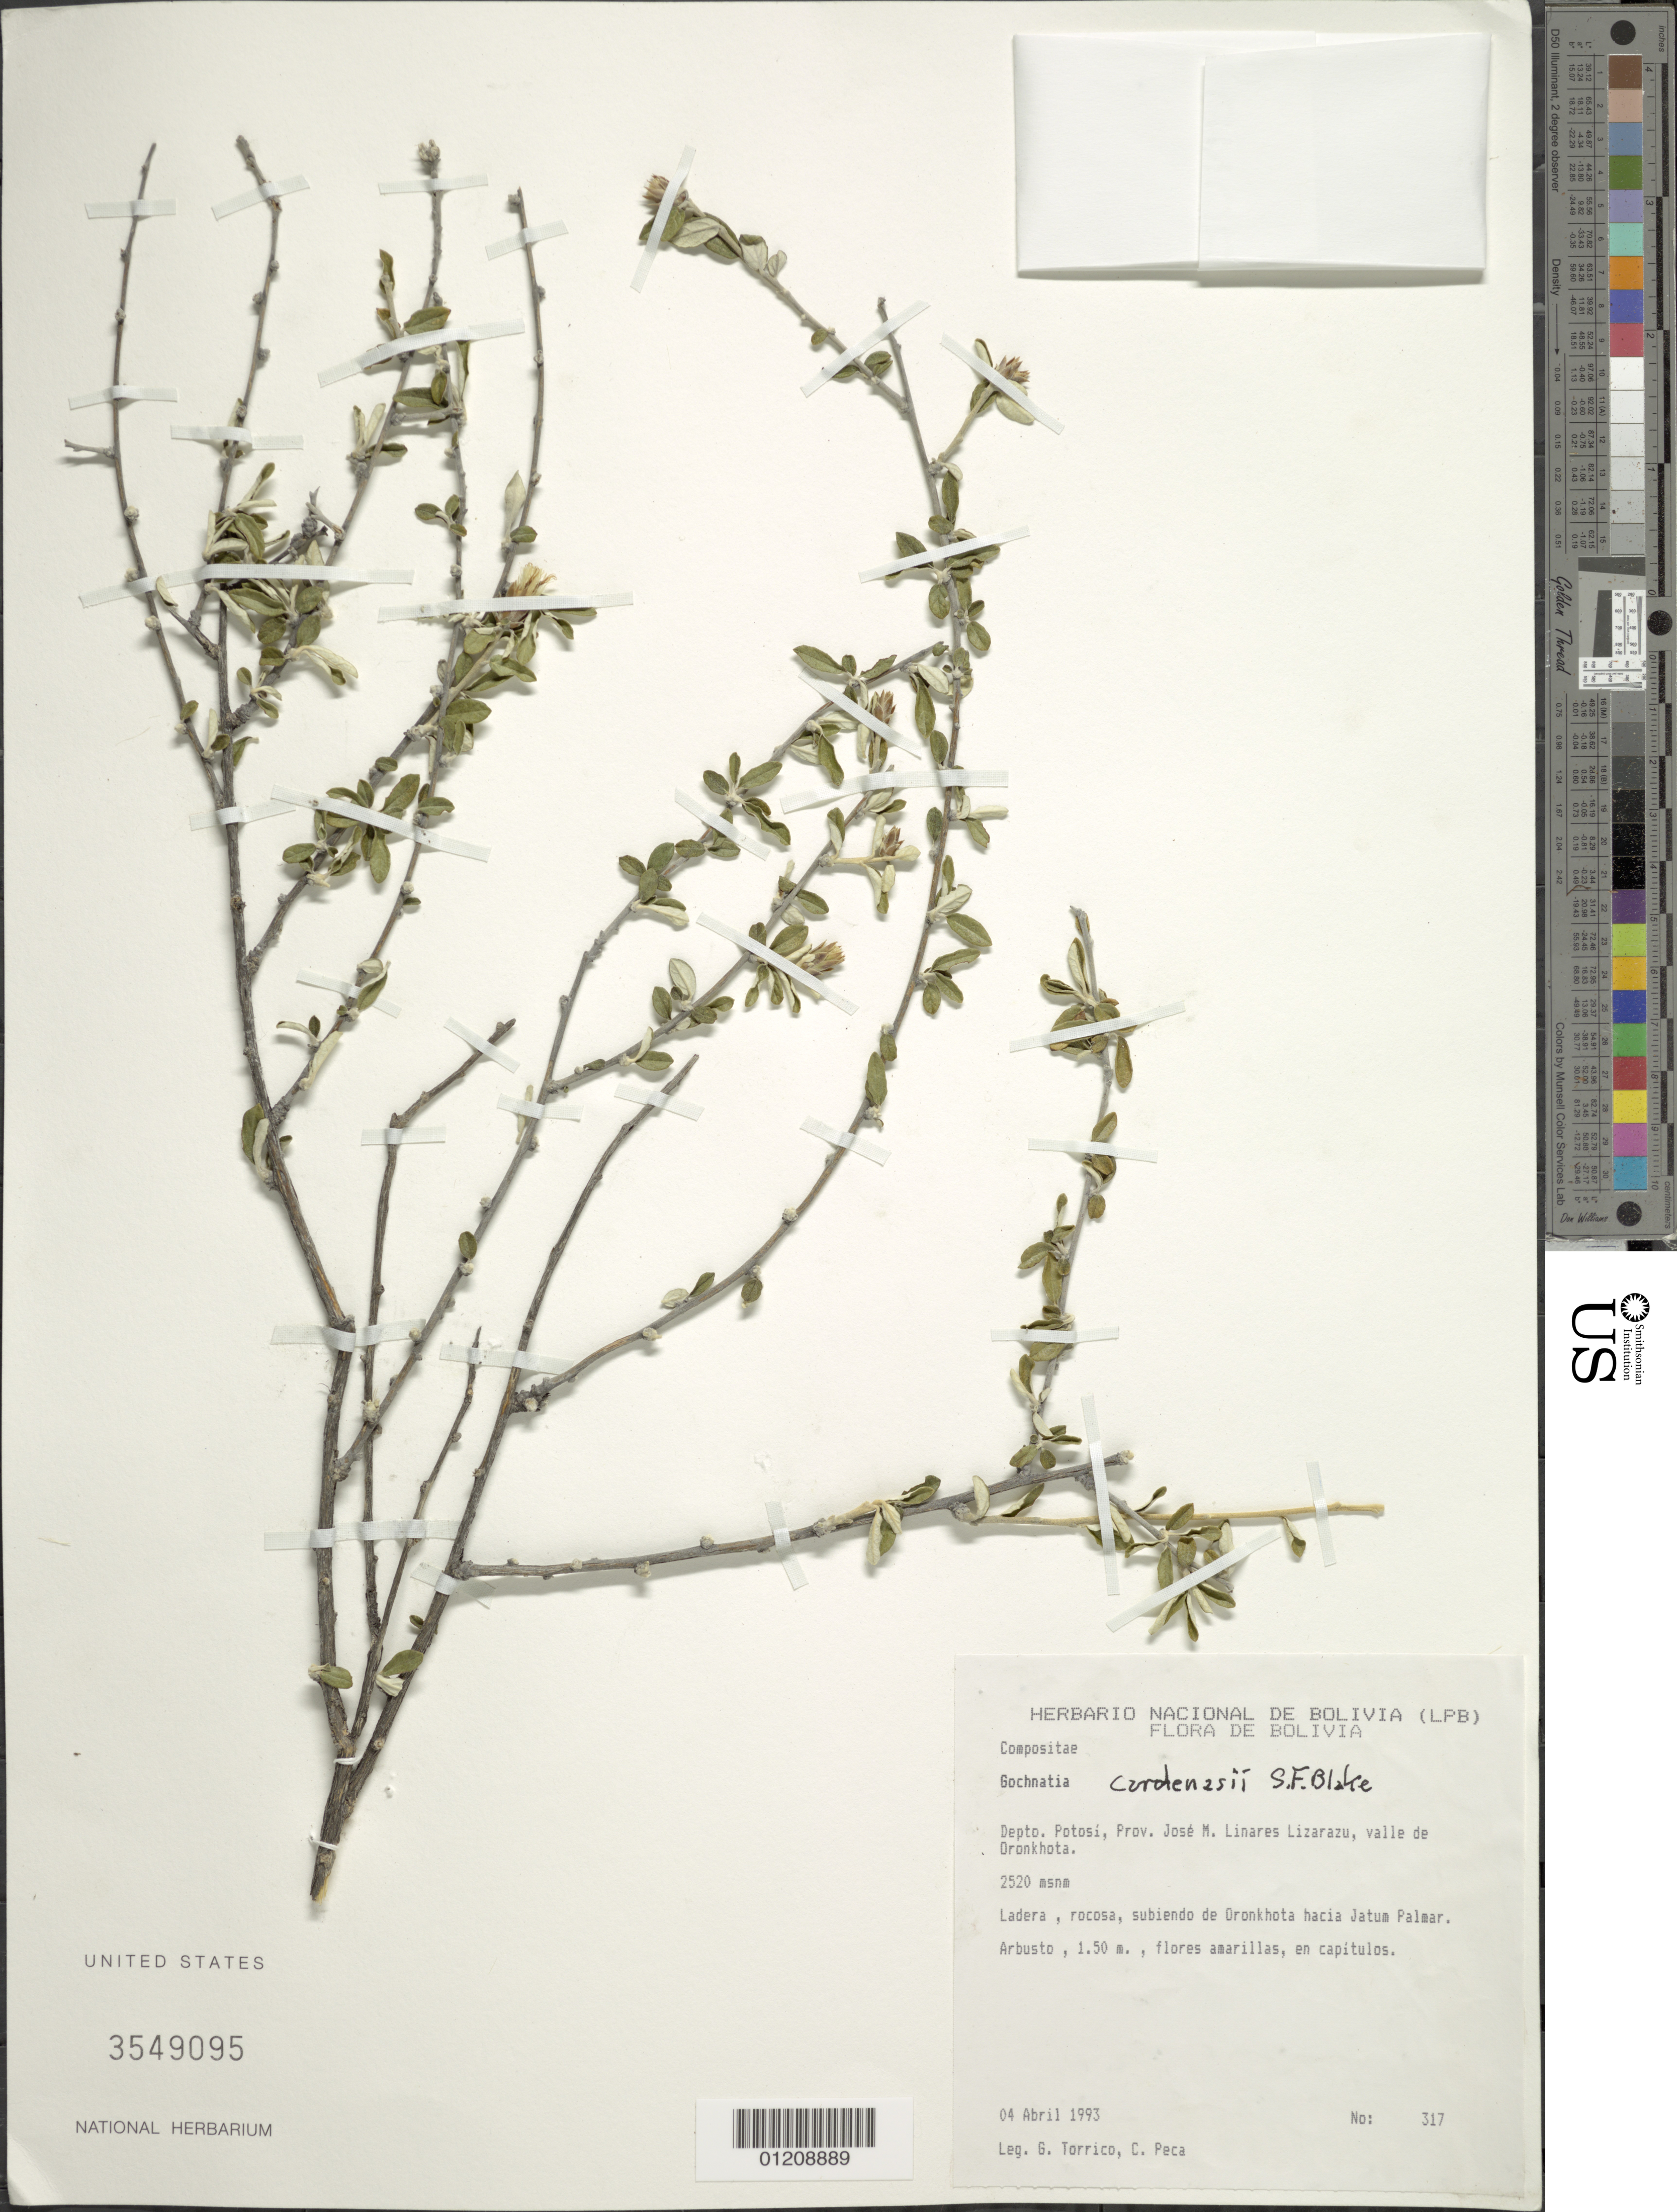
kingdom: Plantae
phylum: Tracheophyta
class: Magnoliopsida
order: Asterales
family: Asteraceae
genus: Gochnatia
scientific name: Gochnatia cardenasii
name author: S.F. Blake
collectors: G. Torrico & C. Peca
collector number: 317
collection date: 1993-04-04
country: Bolivia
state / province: Potosi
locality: Prov. Jose M . Linares Lizarazu, valle de Oronkhota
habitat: Ladera, rocosa, subiendo do Oronkhota hacia Jatum Palmar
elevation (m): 2520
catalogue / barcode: US 3549095